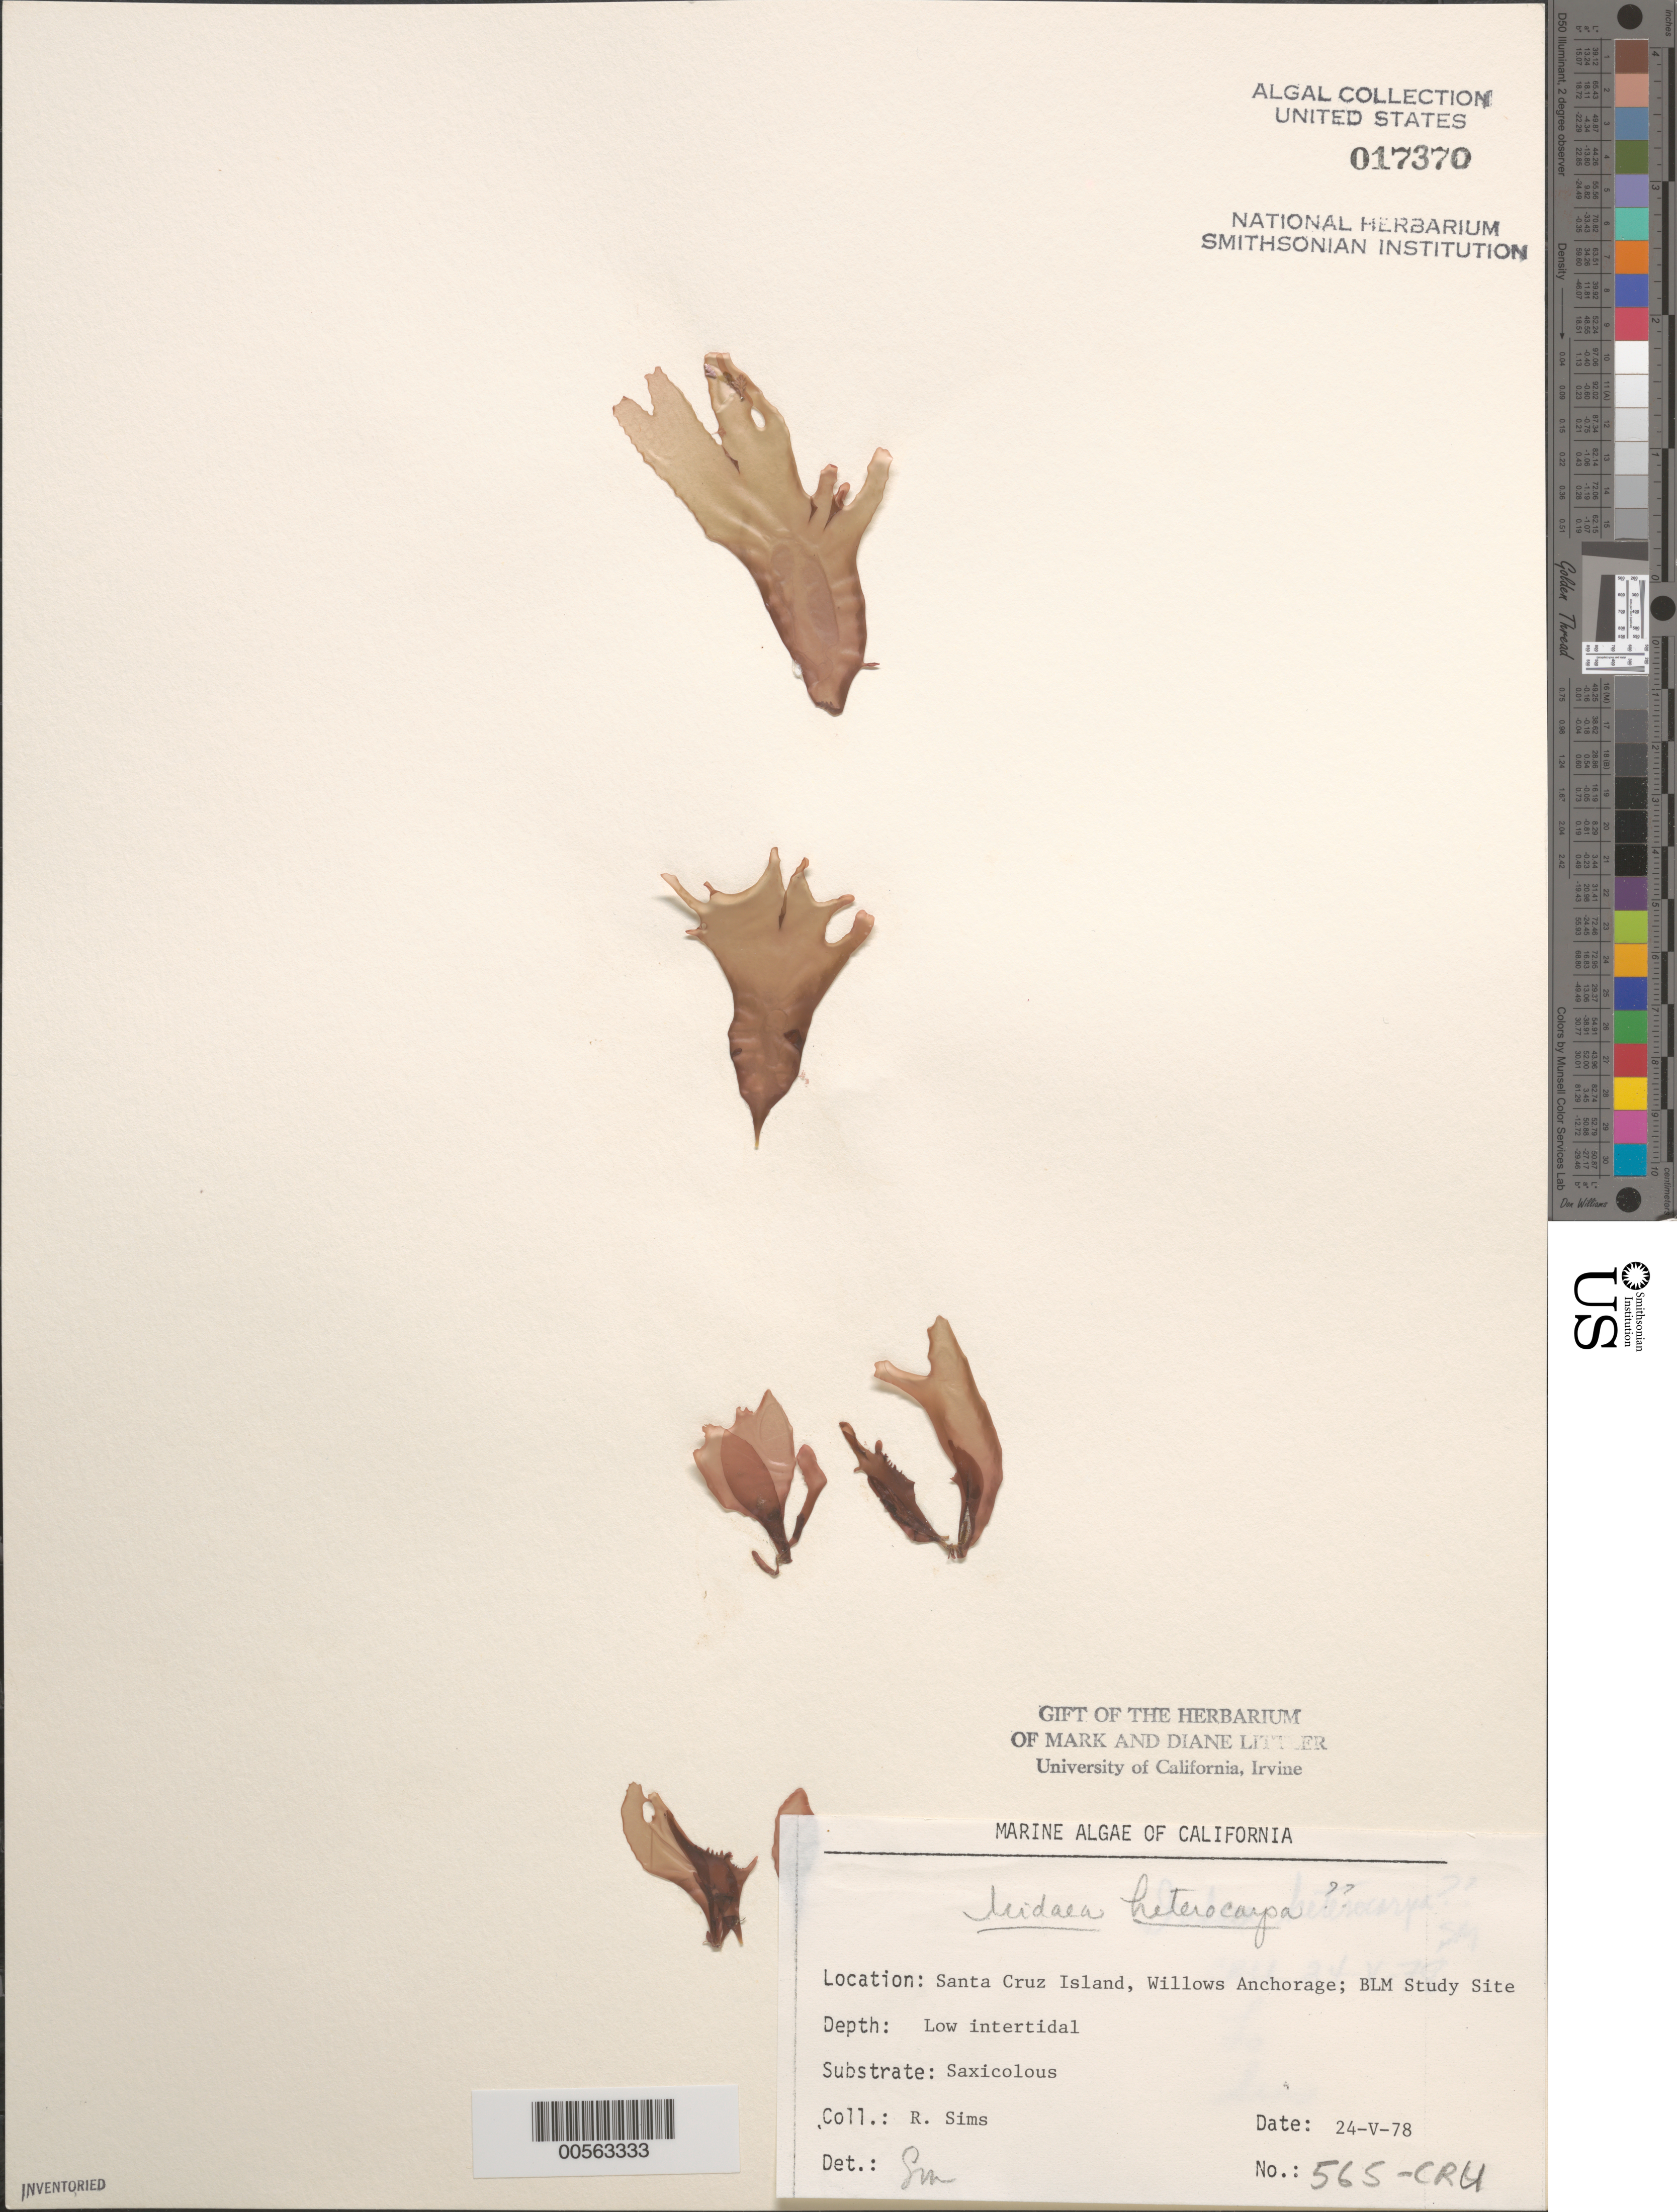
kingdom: Plantae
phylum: Rhodophyta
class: Florideophyceae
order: Gigartinales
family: Gigartinaceae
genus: Chondrus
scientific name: Chondrus crispus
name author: Stackh.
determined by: Algae name updating Project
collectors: R. H. Sims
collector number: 565-cru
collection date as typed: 24 May 1978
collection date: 1978-05-24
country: United States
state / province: California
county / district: Santa Barbara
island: Santa Cruz Island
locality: Willows Anchorage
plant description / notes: BLM-SOCALBIGHT Rocky Intertidal Survey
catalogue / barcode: US 17370